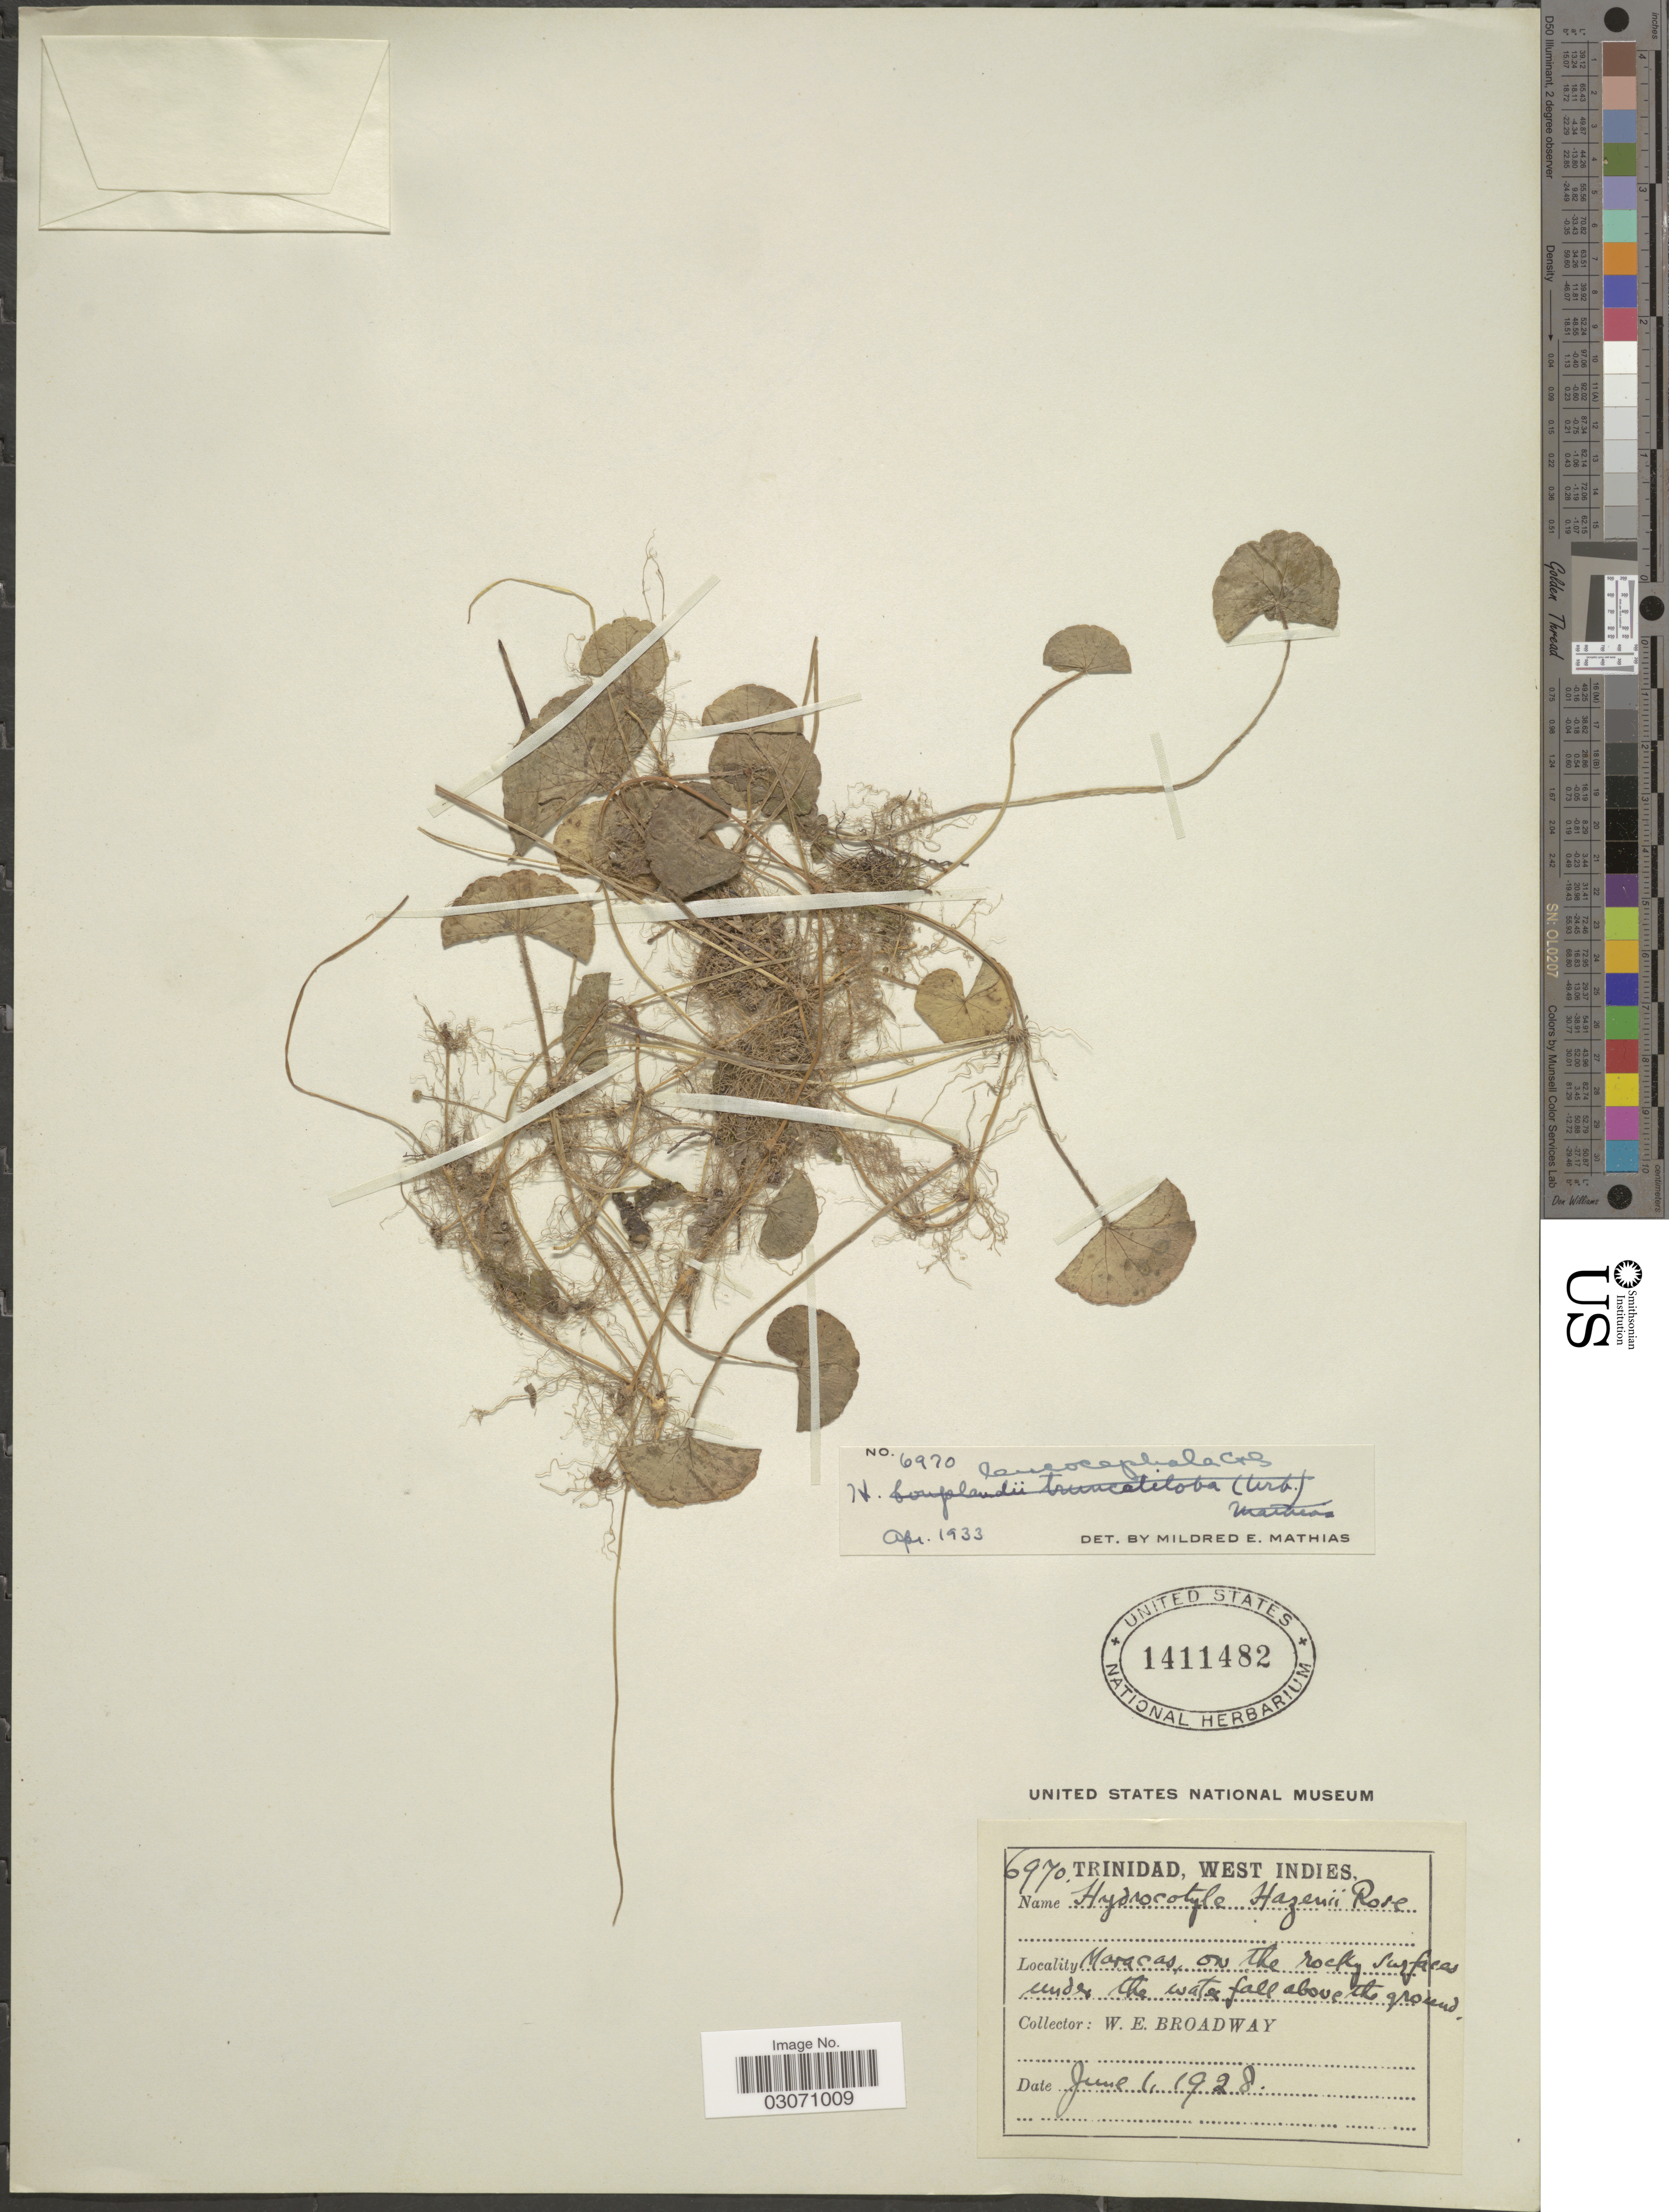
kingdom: Plantae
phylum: Tracheophyta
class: Magnoliopsida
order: Apiales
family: Araliaceae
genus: Hydrocotyle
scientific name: Hydrocotyle leucocephala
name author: Cham. & Schltdl.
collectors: W. E. Broadway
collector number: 6970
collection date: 1928-06-01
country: Trinidad and Tobago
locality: Trinidad, West Indies, Maracas, on the rocky surfaces under the waterfall above the ground.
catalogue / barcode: US 1411482